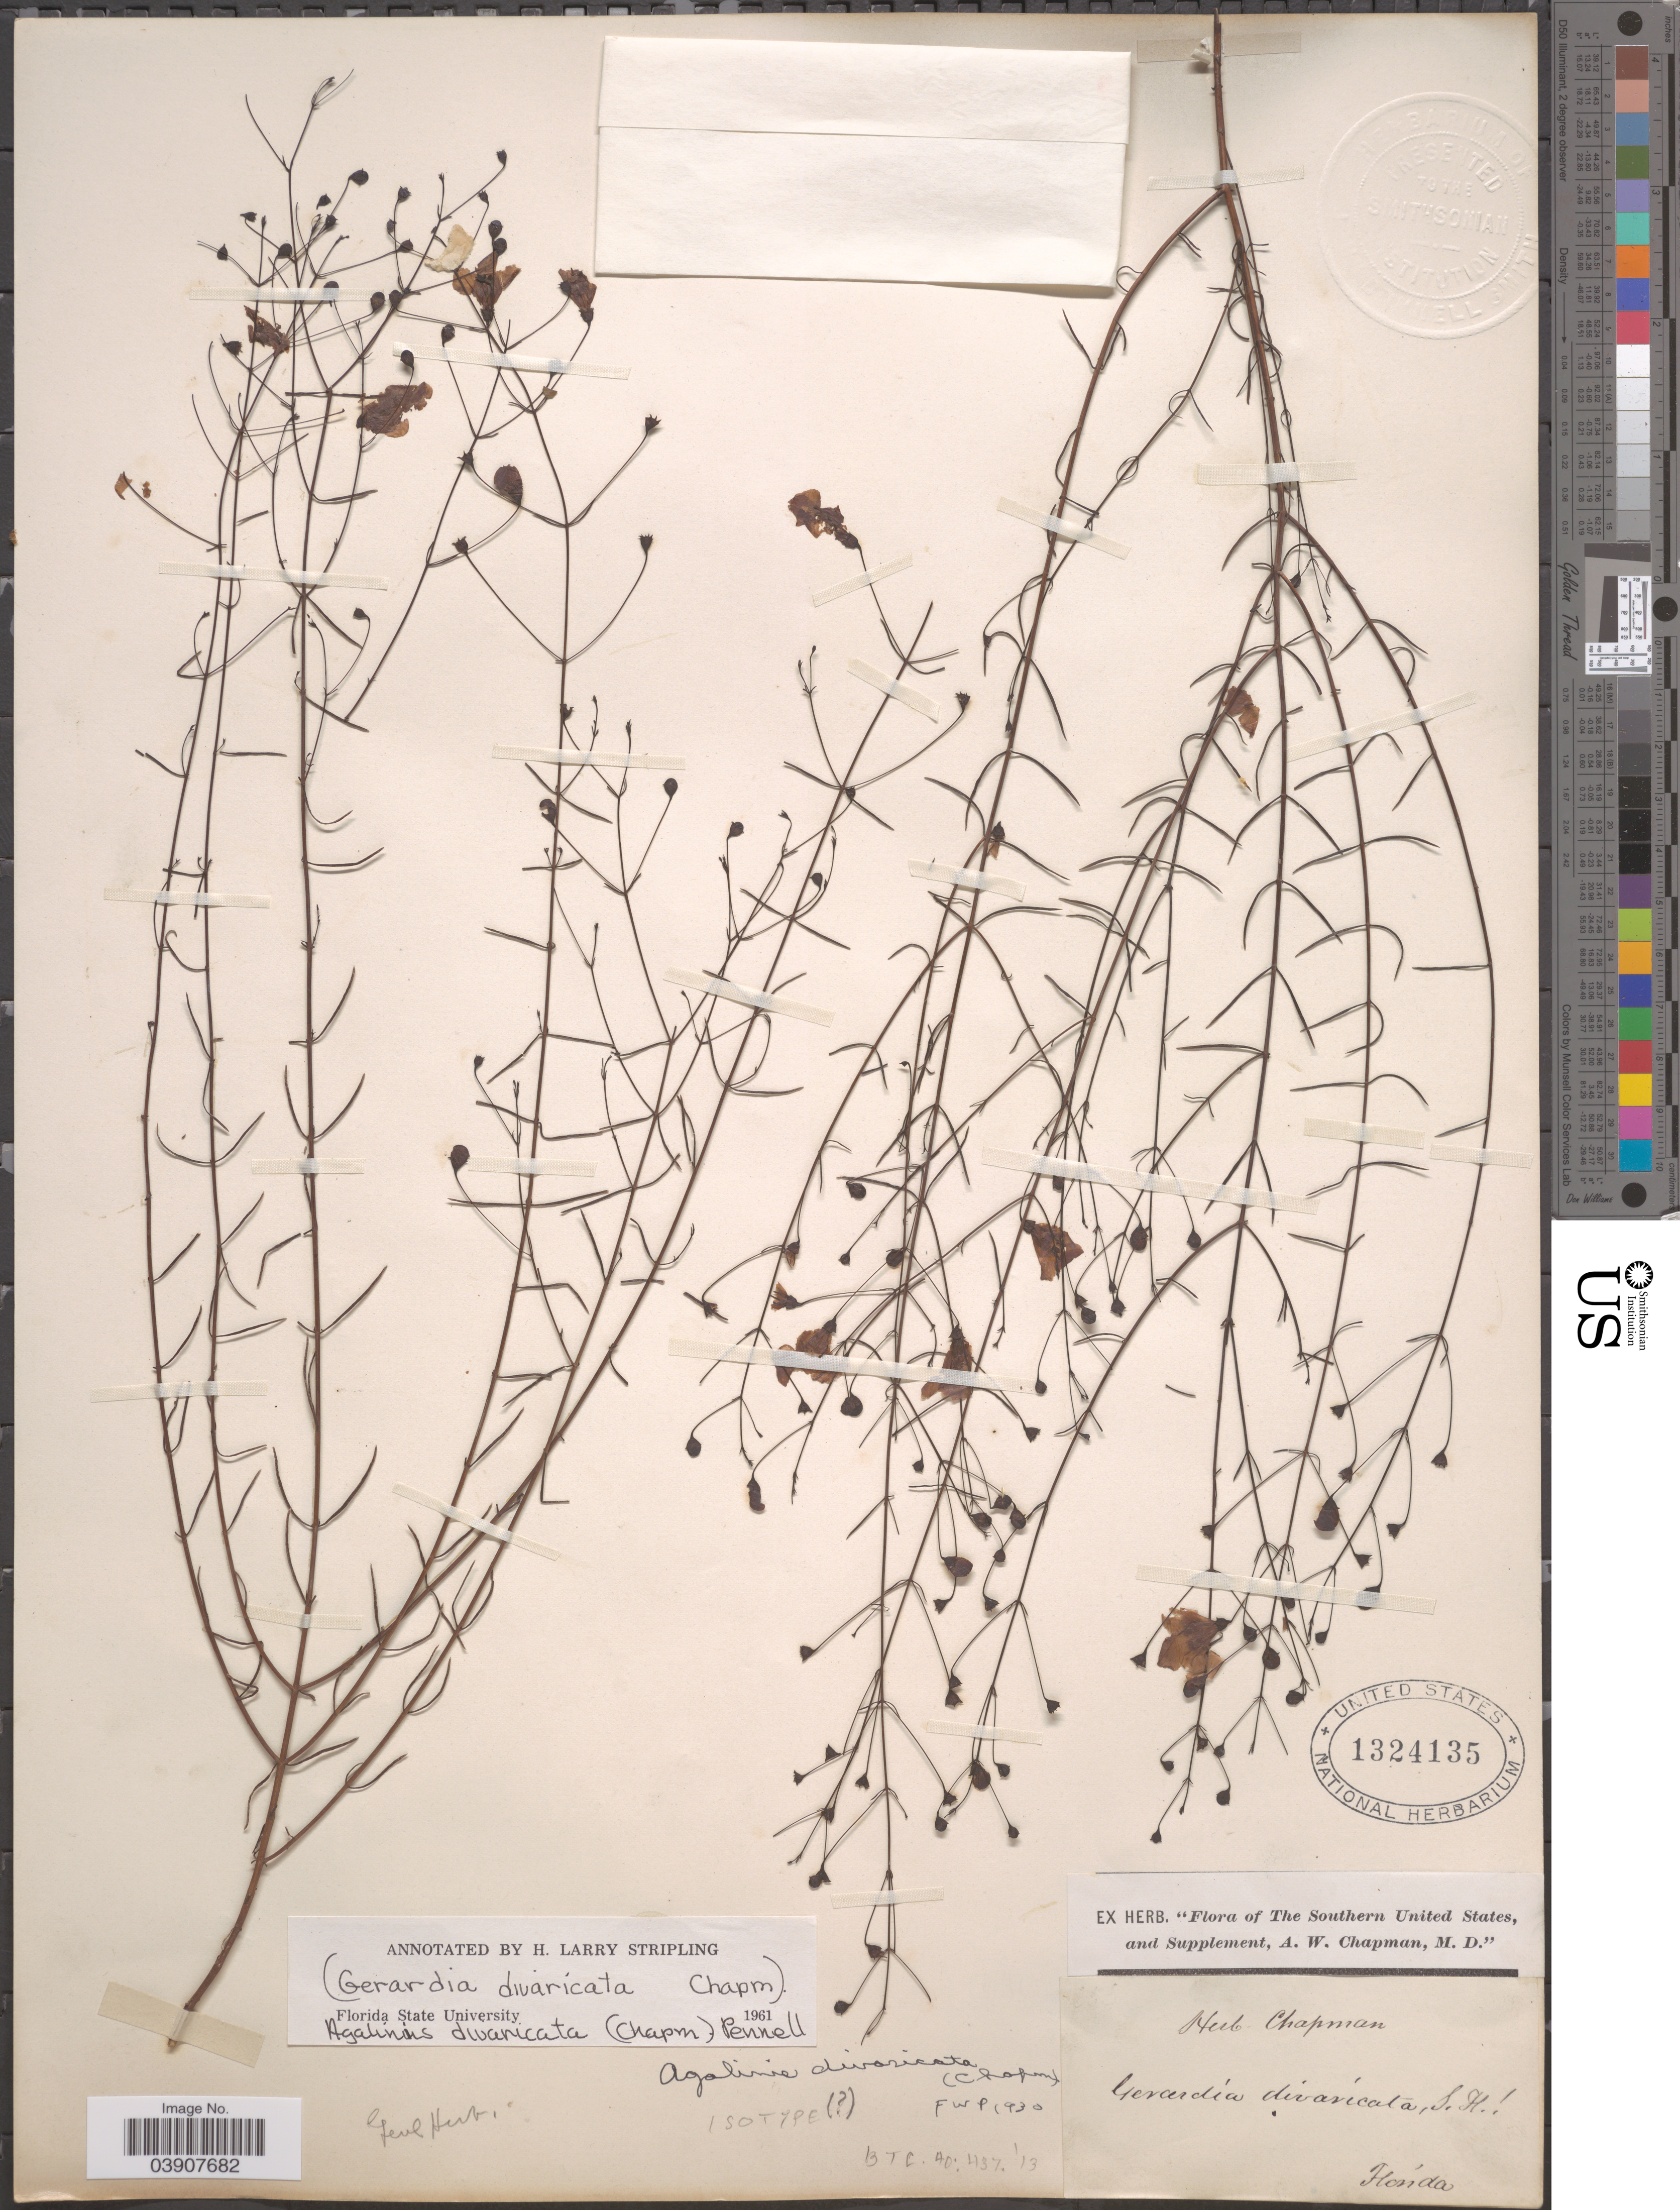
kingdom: Plantae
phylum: Tracheophyta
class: Magnoliopsida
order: Lamiales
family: Orobanchaceae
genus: Agalinis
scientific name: Agalinis divaricata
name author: (Chapm.) Pennell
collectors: A. W. Chapman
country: United States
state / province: Florida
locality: The Southern United States.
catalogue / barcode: US 1324135